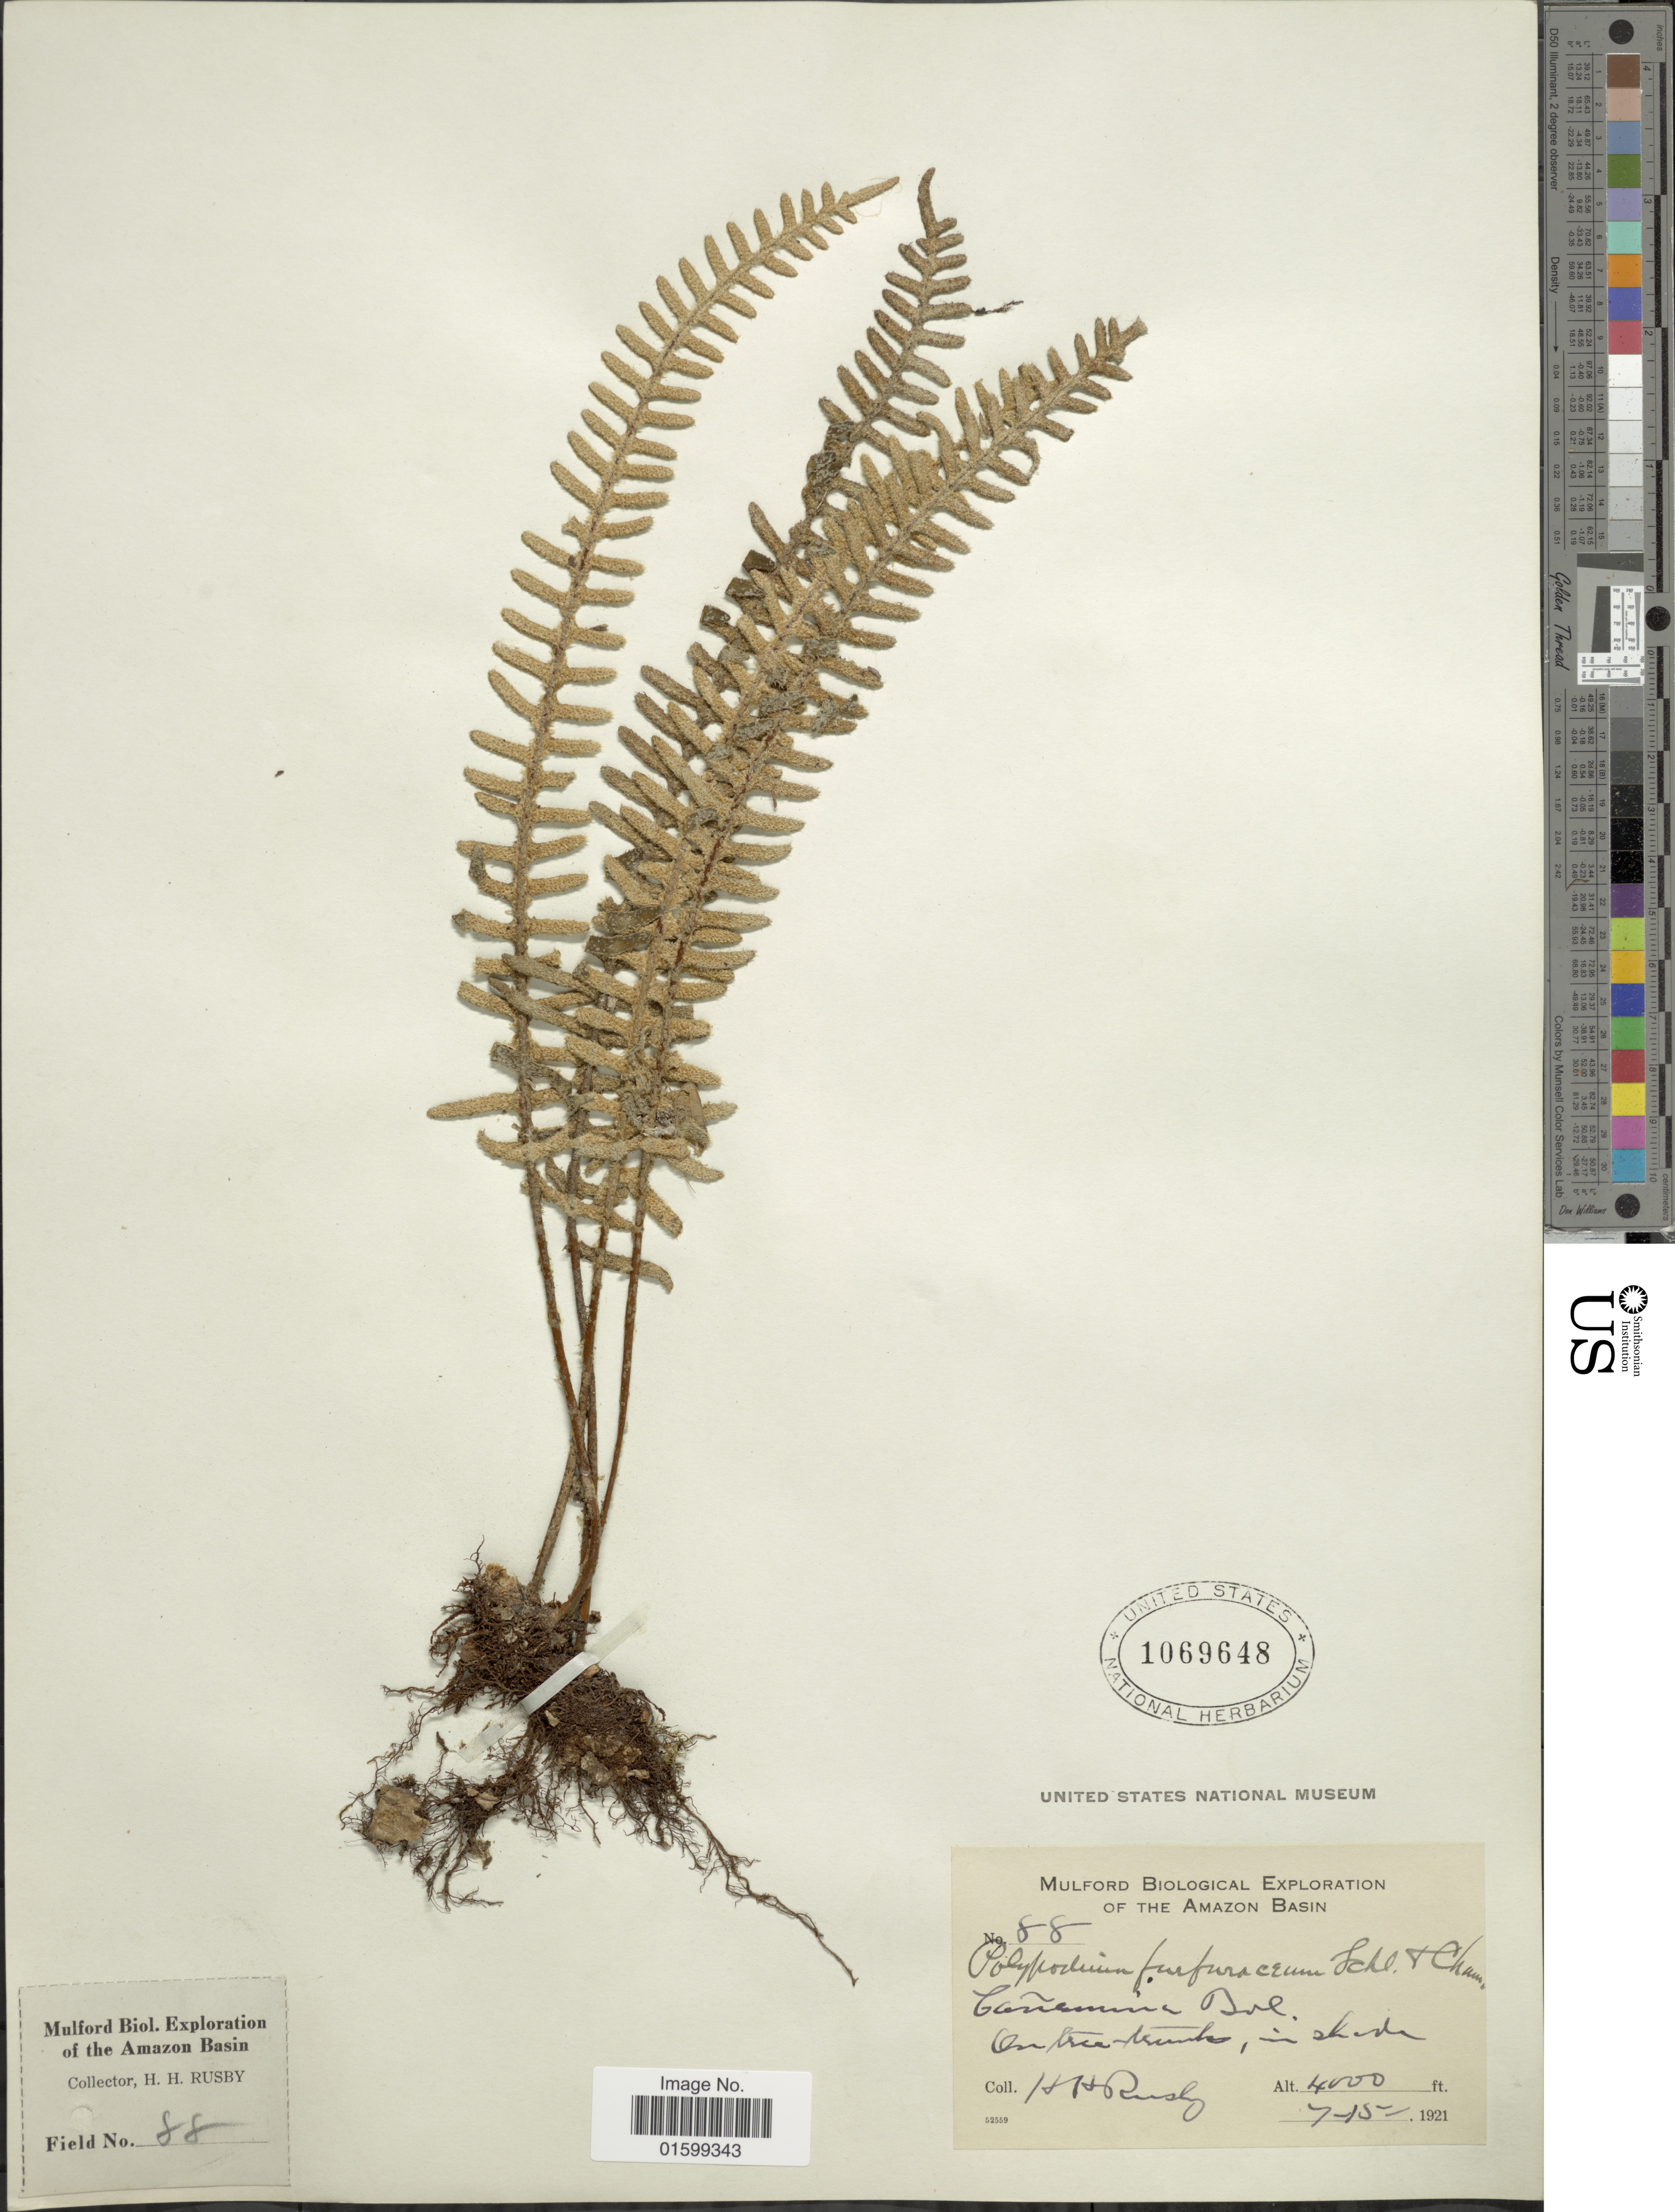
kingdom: Plantae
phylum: Tracheophyta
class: Polypodiopsida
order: Polypodiales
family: Polypodiaceae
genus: Pleopeltis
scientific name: Pleopeltis furfuracea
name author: (Schltdl. & Cham.) A.R. Sm. & Tejero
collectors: H. H. Rusby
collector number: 88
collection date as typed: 7-15-1921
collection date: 1921-07-15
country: Bolivia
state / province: La Paz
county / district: Inquisivi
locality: Cañamina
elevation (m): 1219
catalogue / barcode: US 1069648